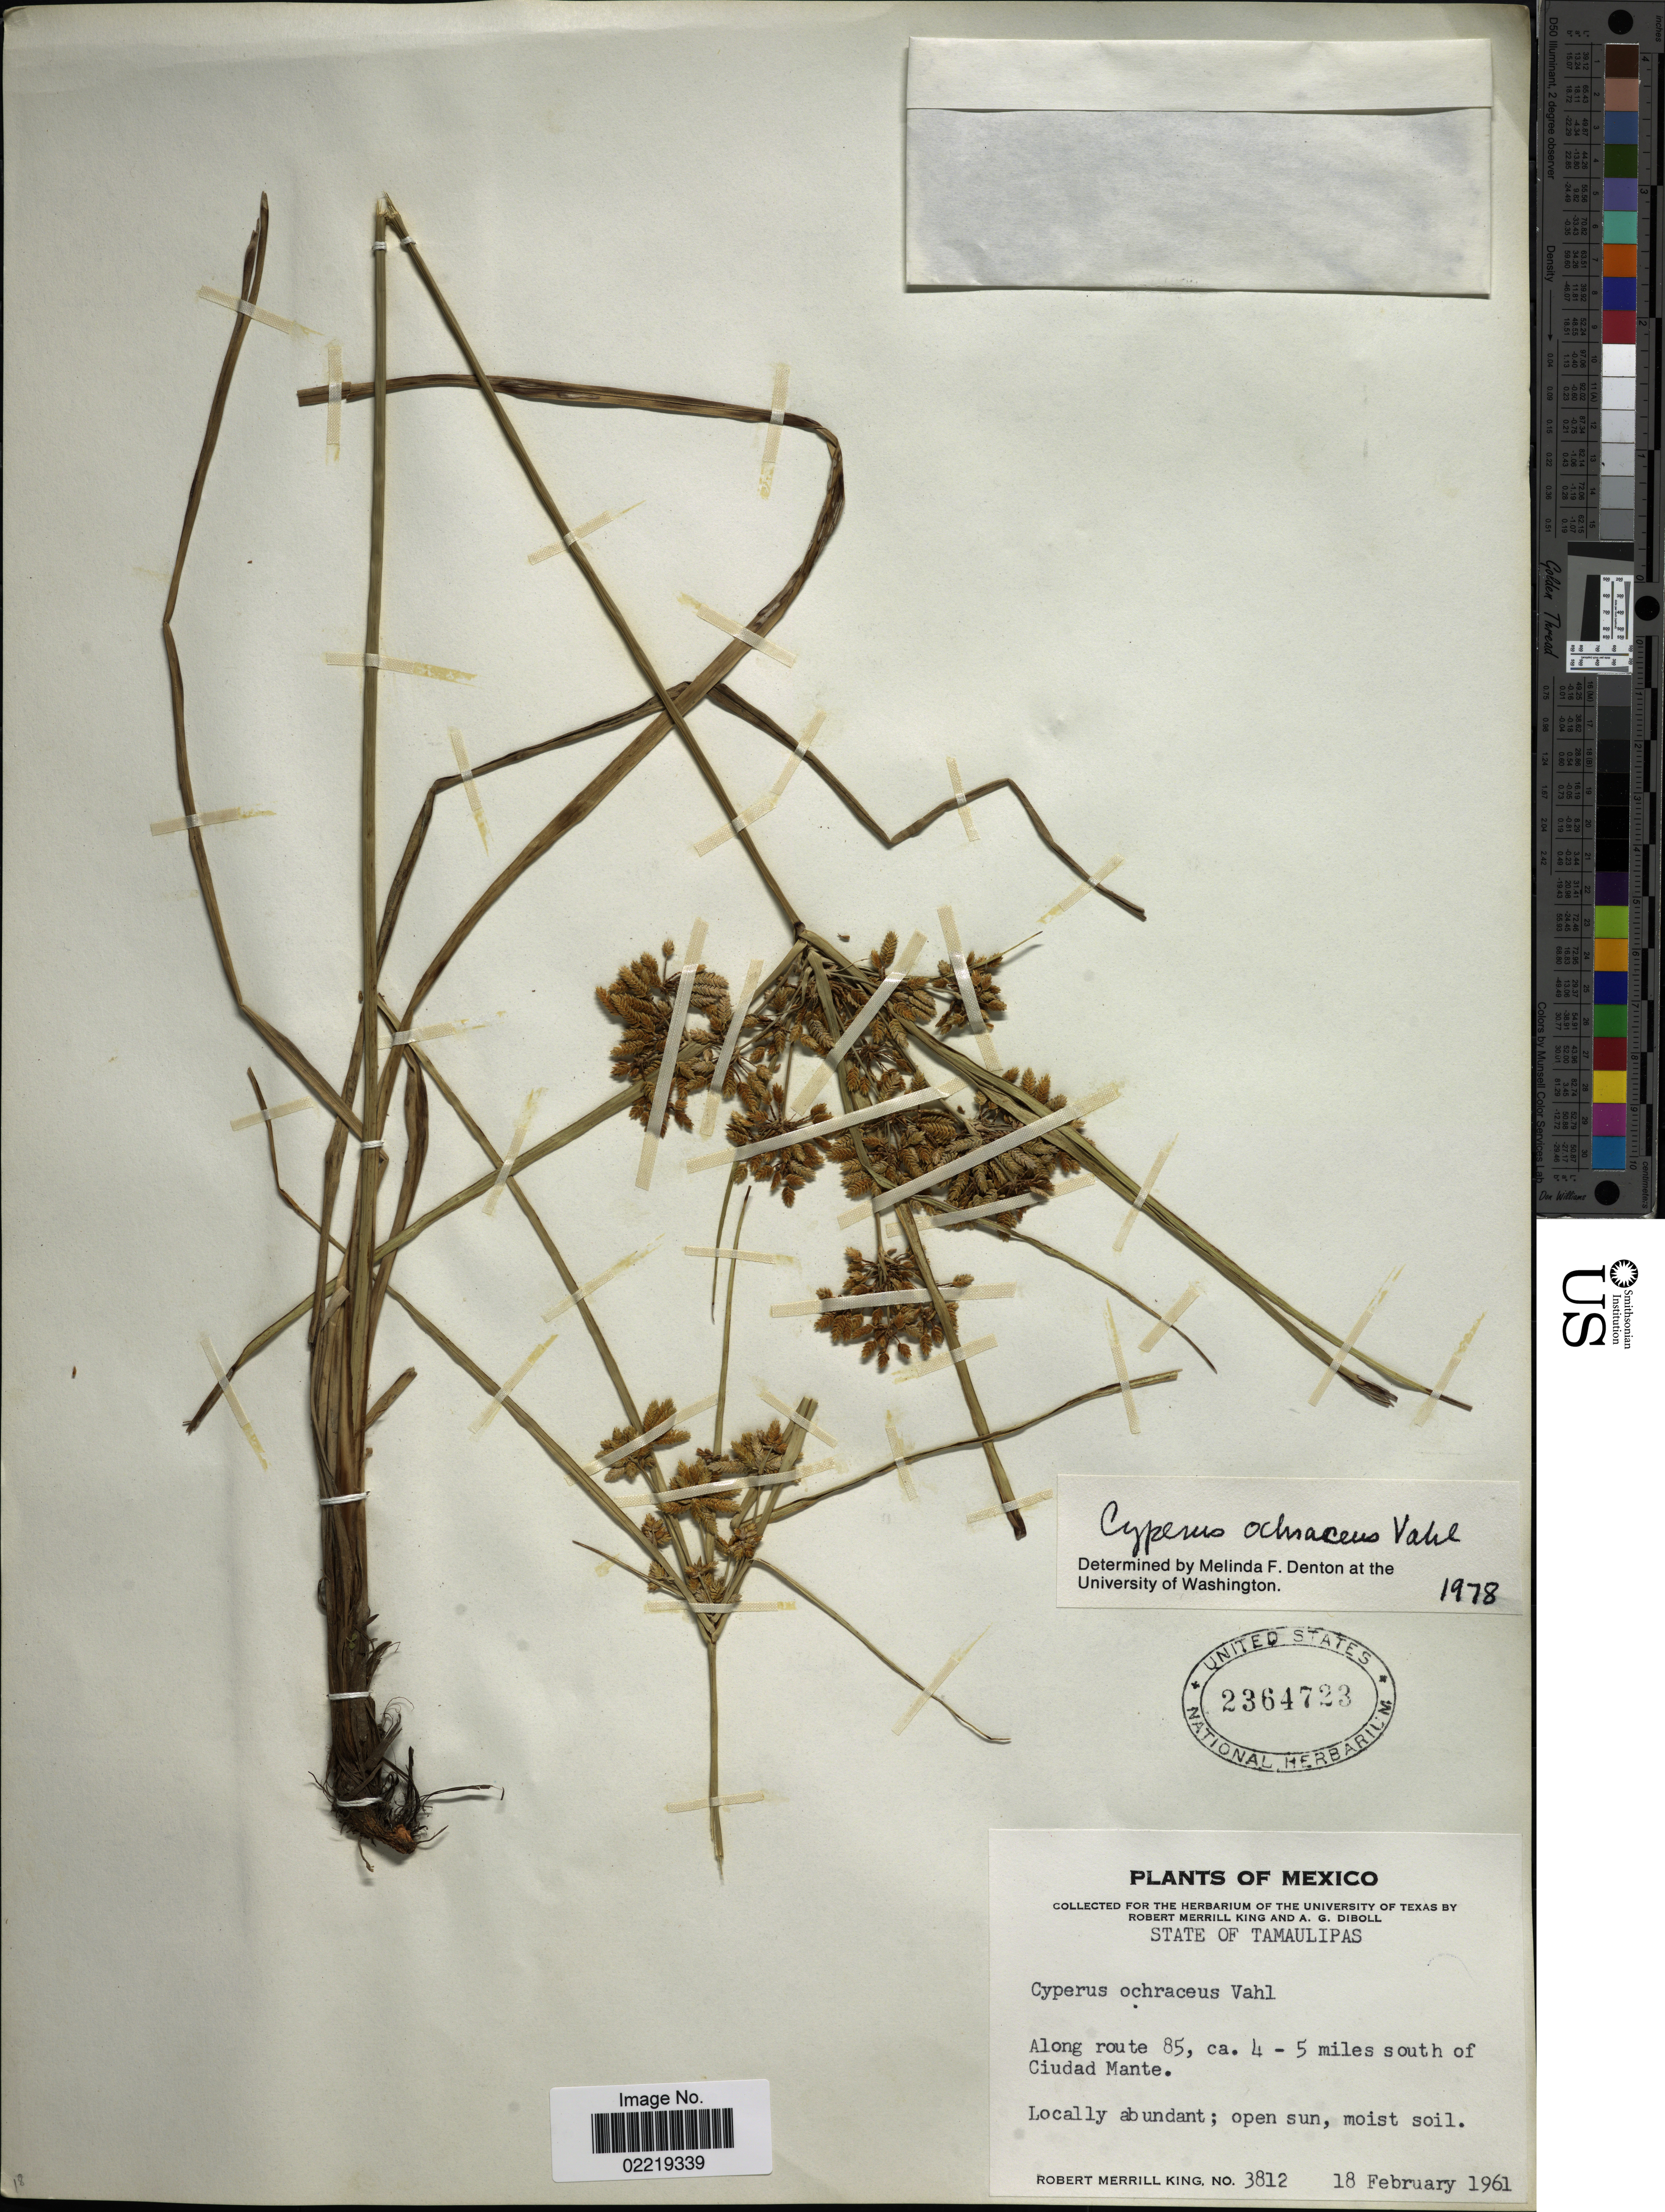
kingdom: Plantae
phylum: Tracheophyta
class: Liliopsida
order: Poales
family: Cyperaceae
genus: Cyperus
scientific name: Cyperus ochraceus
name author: Vahl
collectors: R. M. King & A. Diboll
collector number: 3812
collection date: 1961-02-18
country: Mexico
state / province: Tamaulipas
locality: State of Tamaulipas, Along route 85, 4-5 miles south of Ciudad Mante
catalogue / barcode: US 2364723